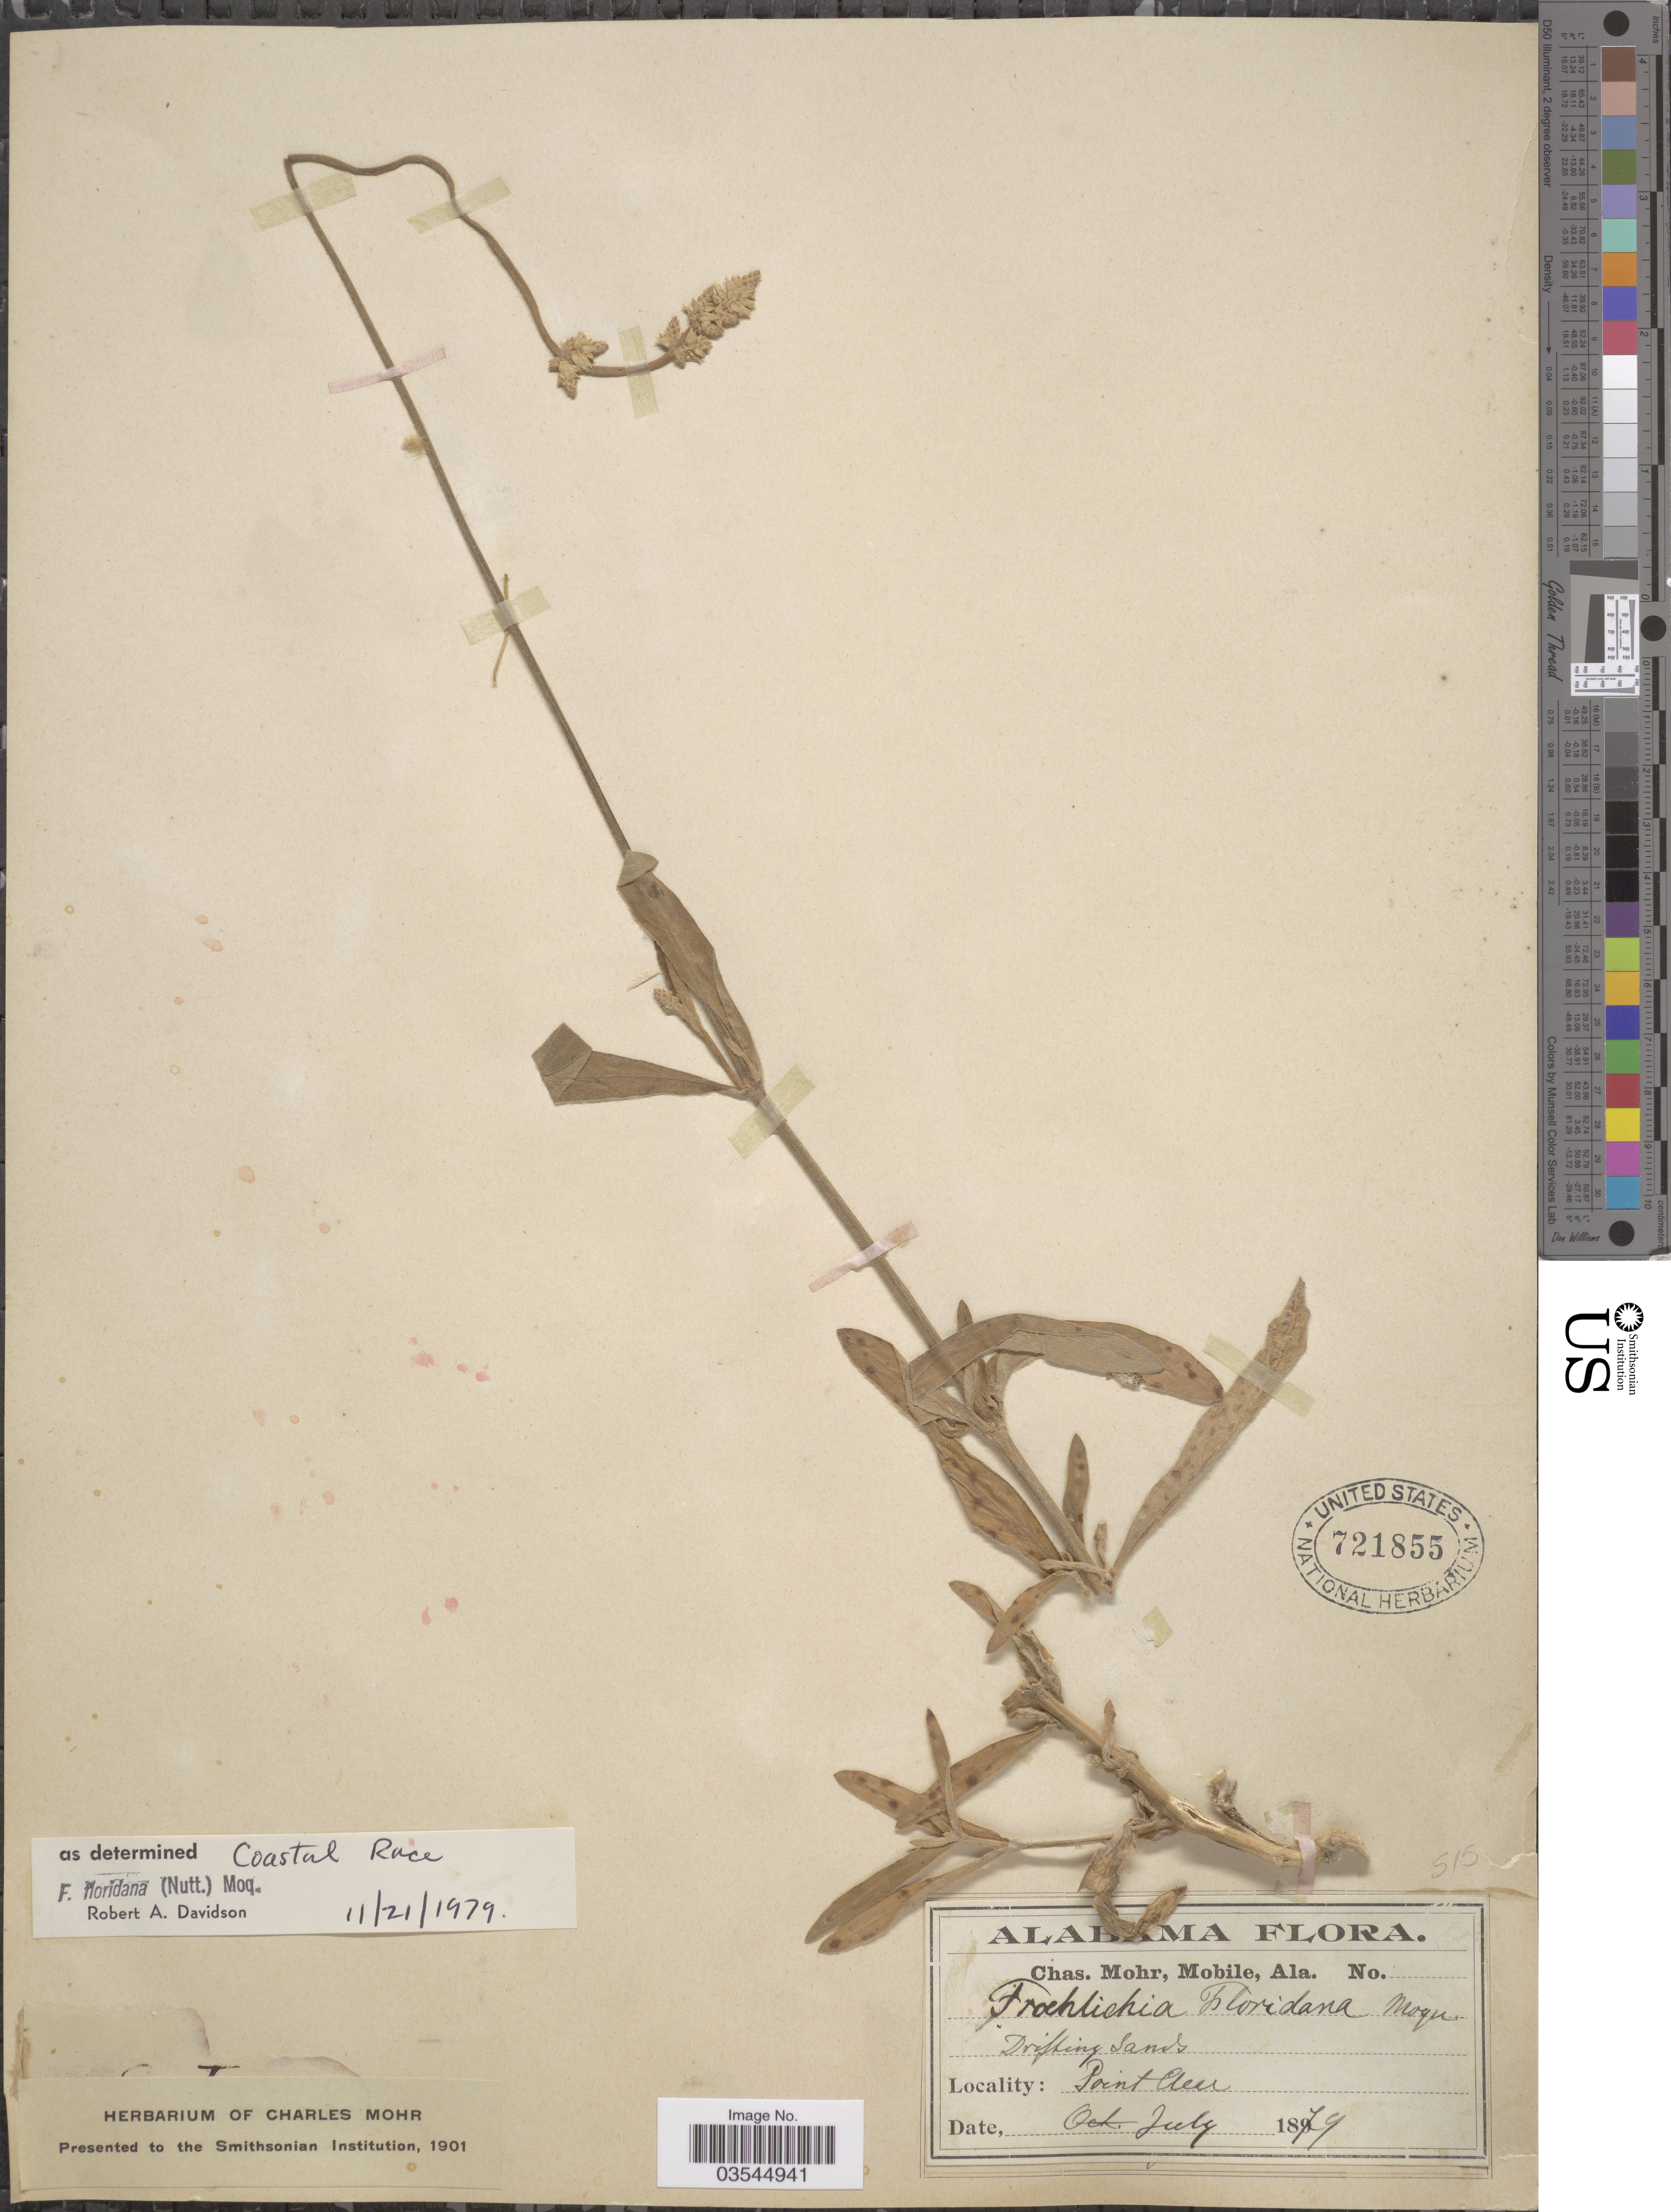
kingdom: Plantae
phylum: Tracheophyta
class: Magnoliopsida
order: Caryophyllales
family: Amaranthaceae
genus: Froelichia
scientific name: Froelichia floridana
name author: (Nutt.) Moq.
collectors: Mohr, C. T. (herbarium)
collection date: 1879-07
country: United States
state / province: Alabama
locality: Point Clear.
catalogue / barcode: US 721855